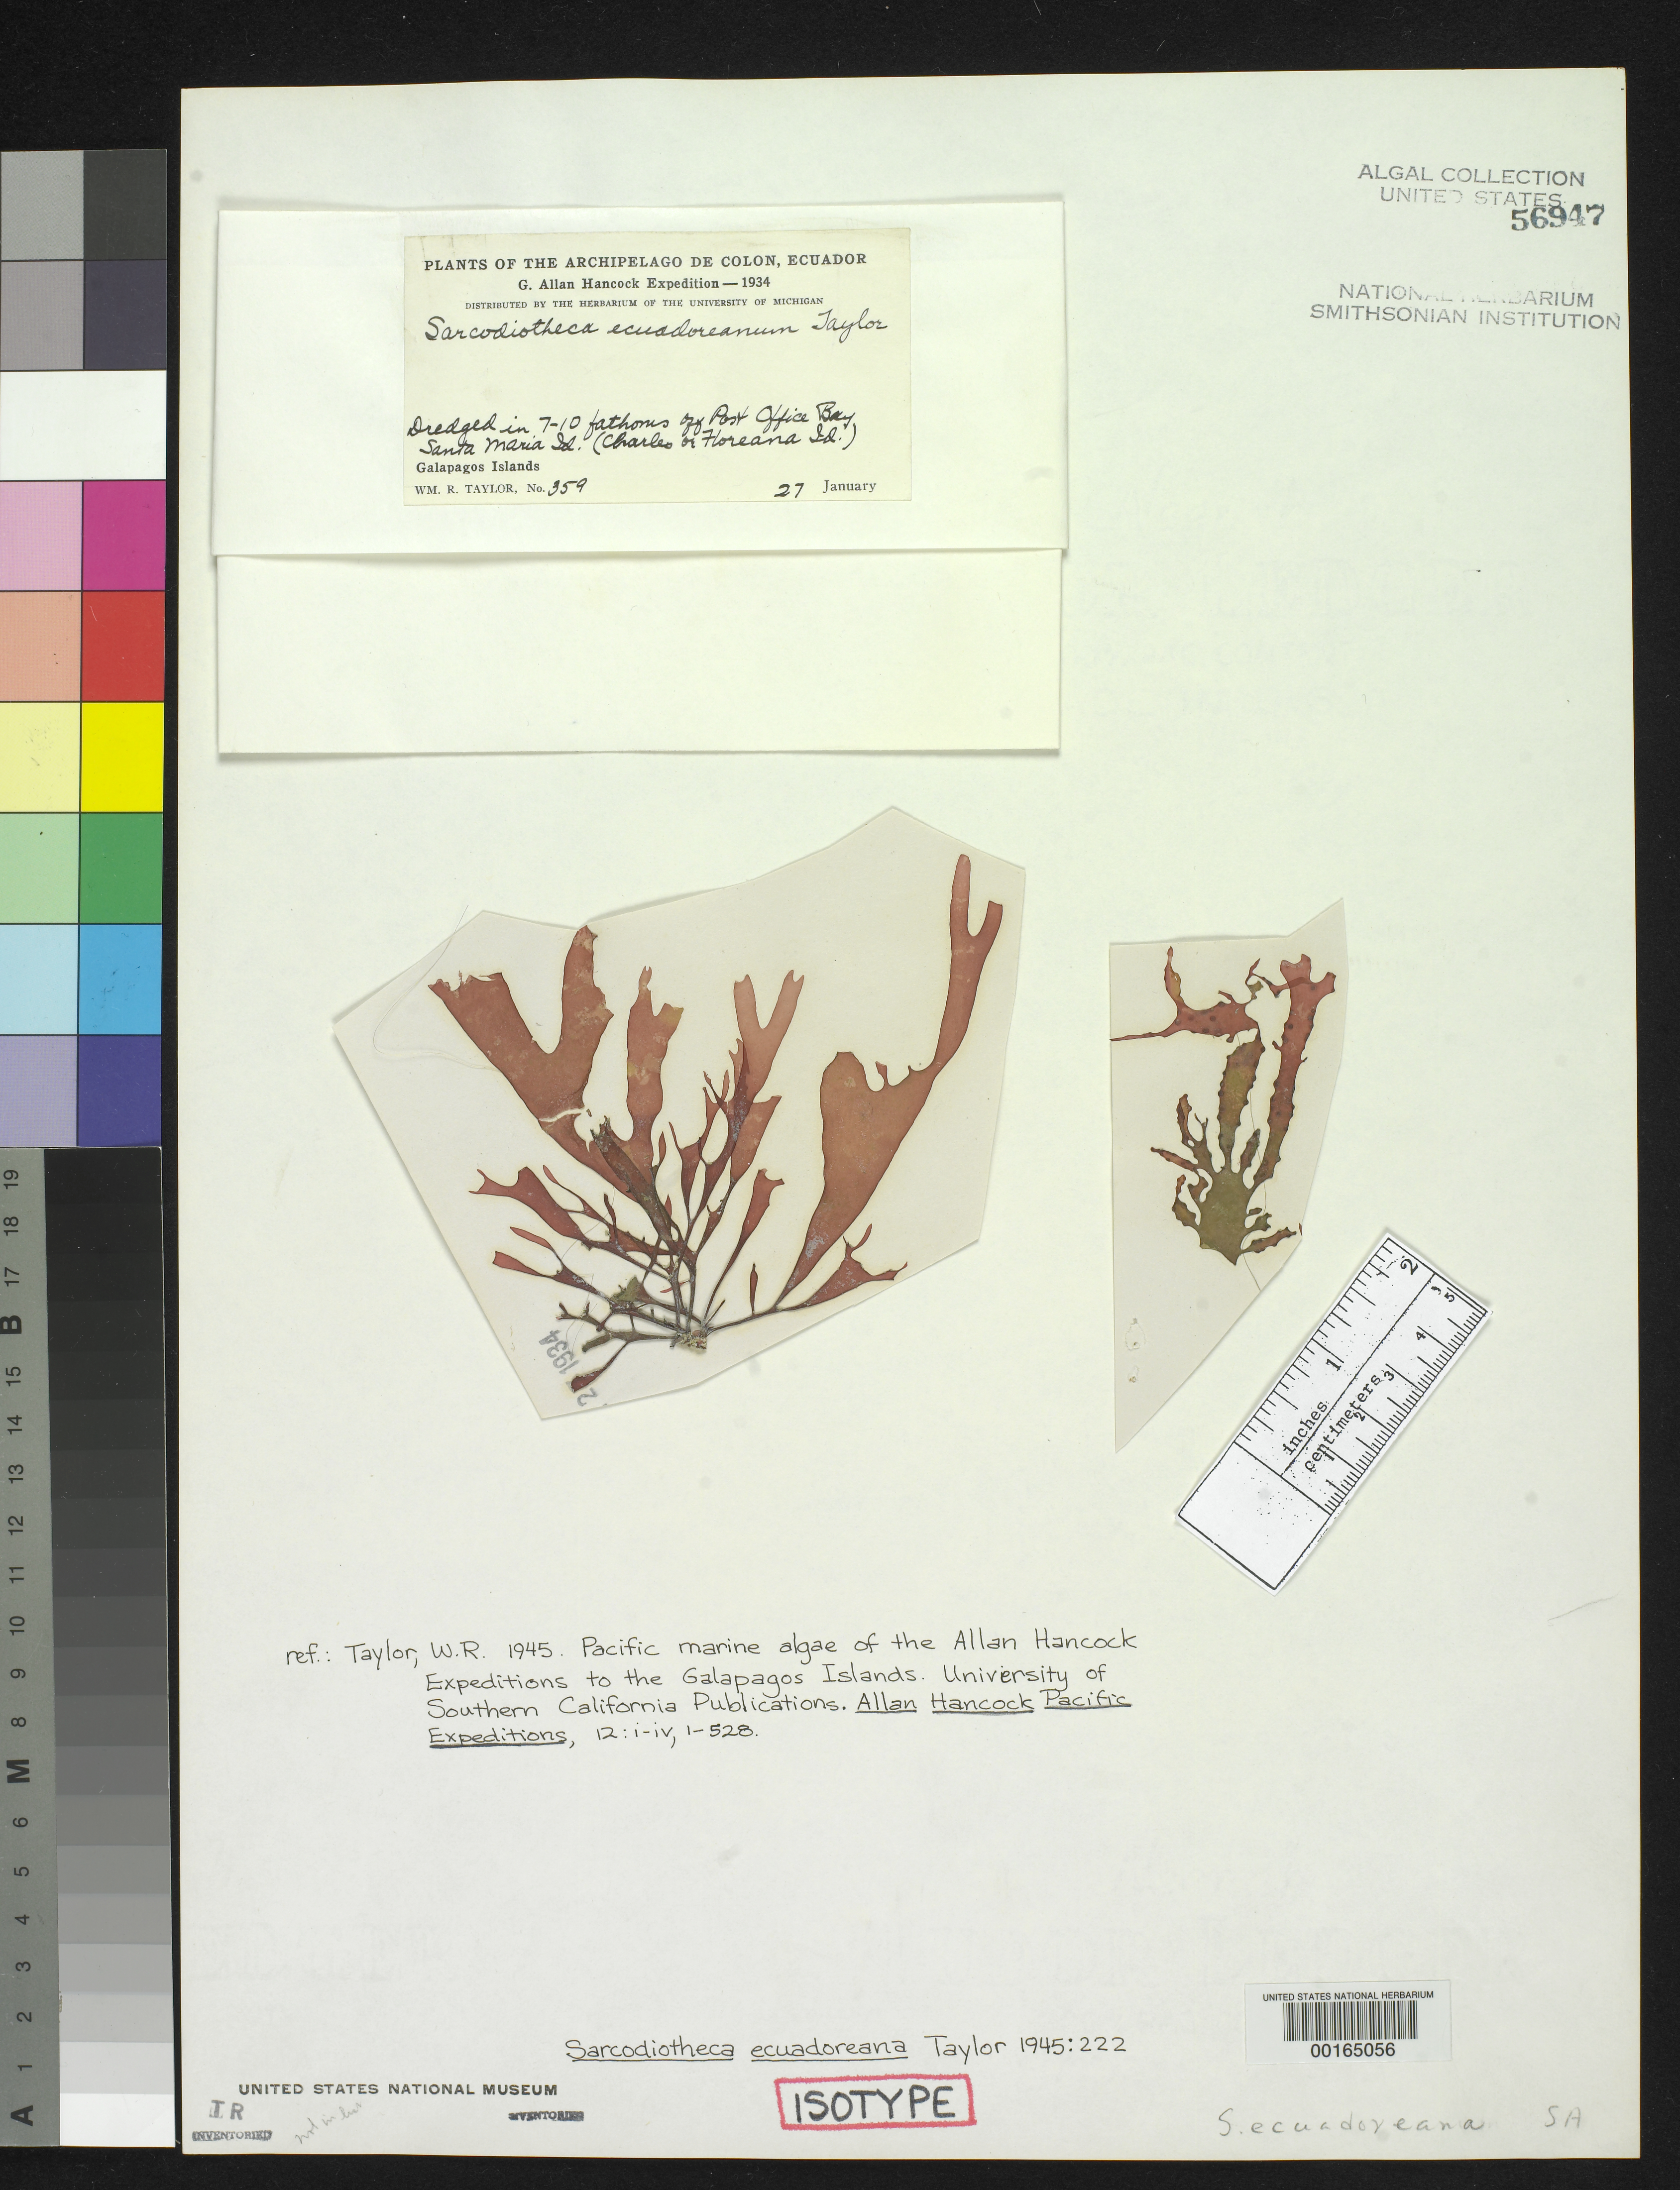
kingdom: Plantae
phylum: Rhodophyta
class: Florideophyceae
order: Gigartinales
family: Solieriaceae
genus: Sarcodiotheca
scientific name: Sarcodiotheca ecuadoreana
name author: W.R. Taylor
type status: Isotype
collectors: W. R. Taylor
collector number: WRT 34-359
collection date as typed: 27 Jan 1934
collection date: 1934-01-27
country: Ecuador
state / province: Colón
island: Floreana [Charles, Santa Maria]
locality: Off Post Office Bay.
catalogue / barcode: US 56947